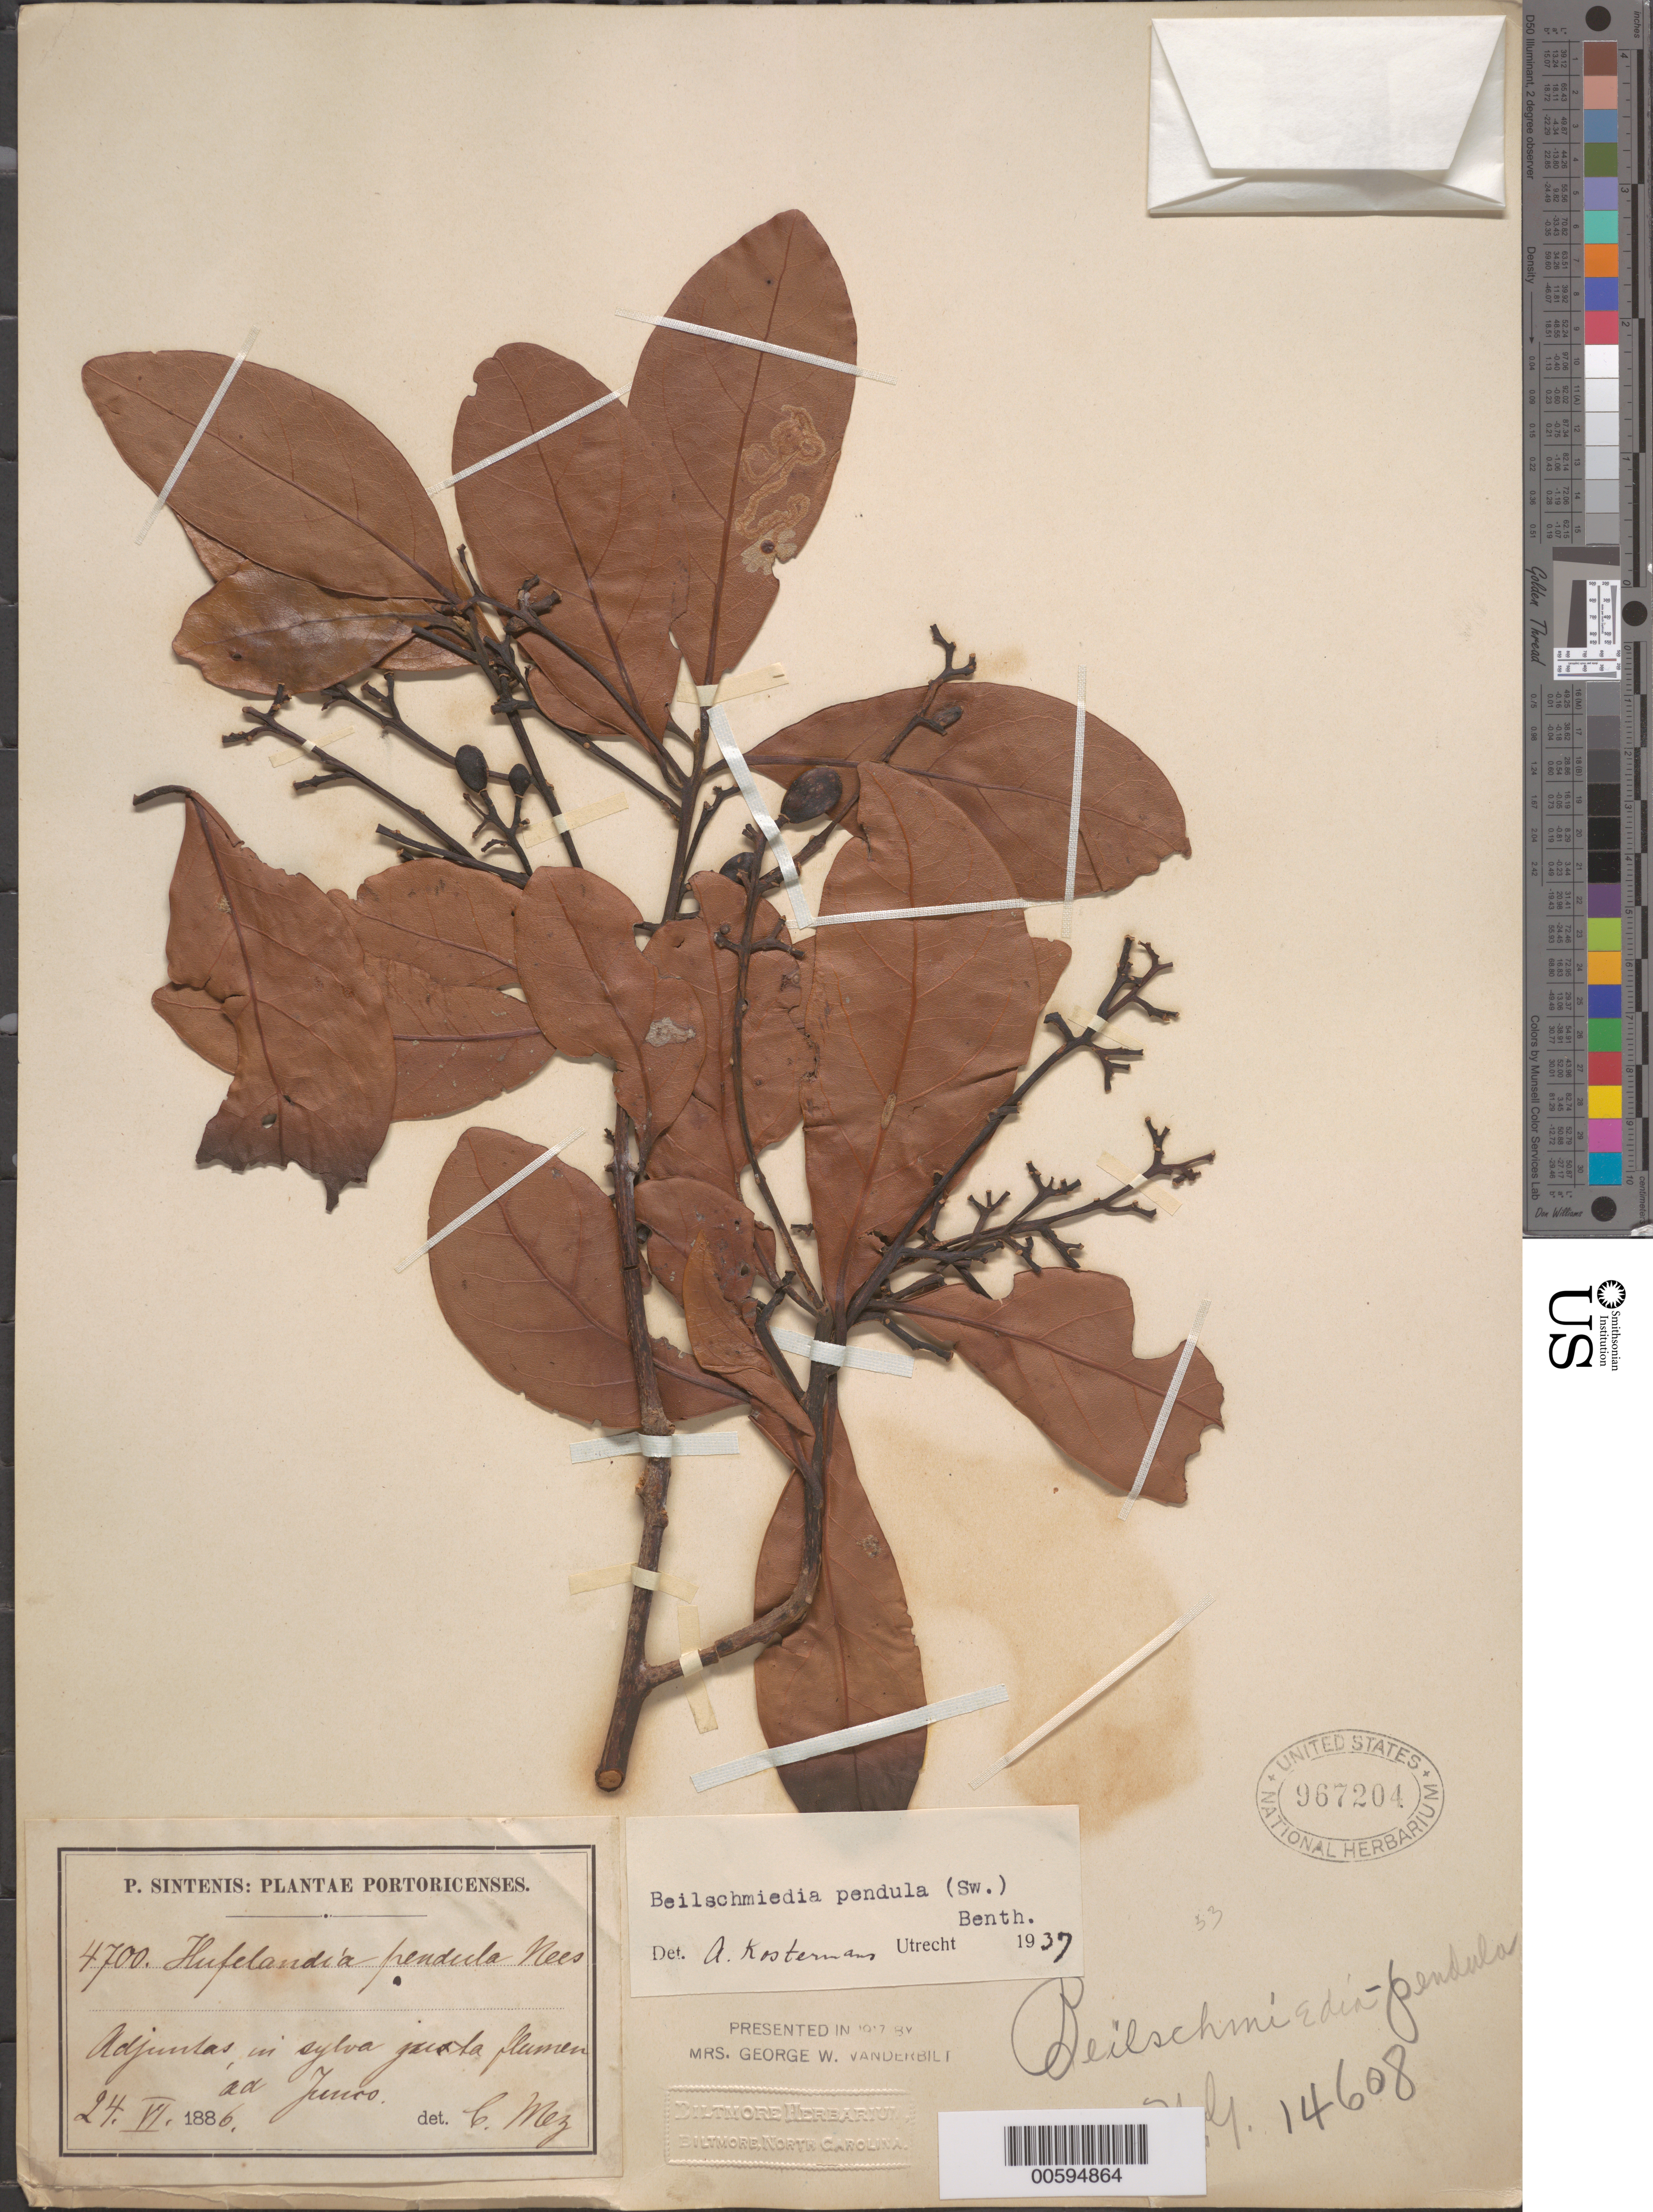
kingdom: Plantae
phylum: Tracheophyta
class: Magnoliopsida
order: Laurales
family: Lauraceae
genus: Beilschmiedia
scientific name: Beilschmiedia pendula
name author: (Sw.) Hemsl.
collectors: P. Sintenis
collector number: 4700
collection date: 1886-06-24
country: Puerto Rico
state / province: Adjuntas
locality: Portoricenses. In sylva juxta flumen ad Junco.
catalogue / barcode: US 967204